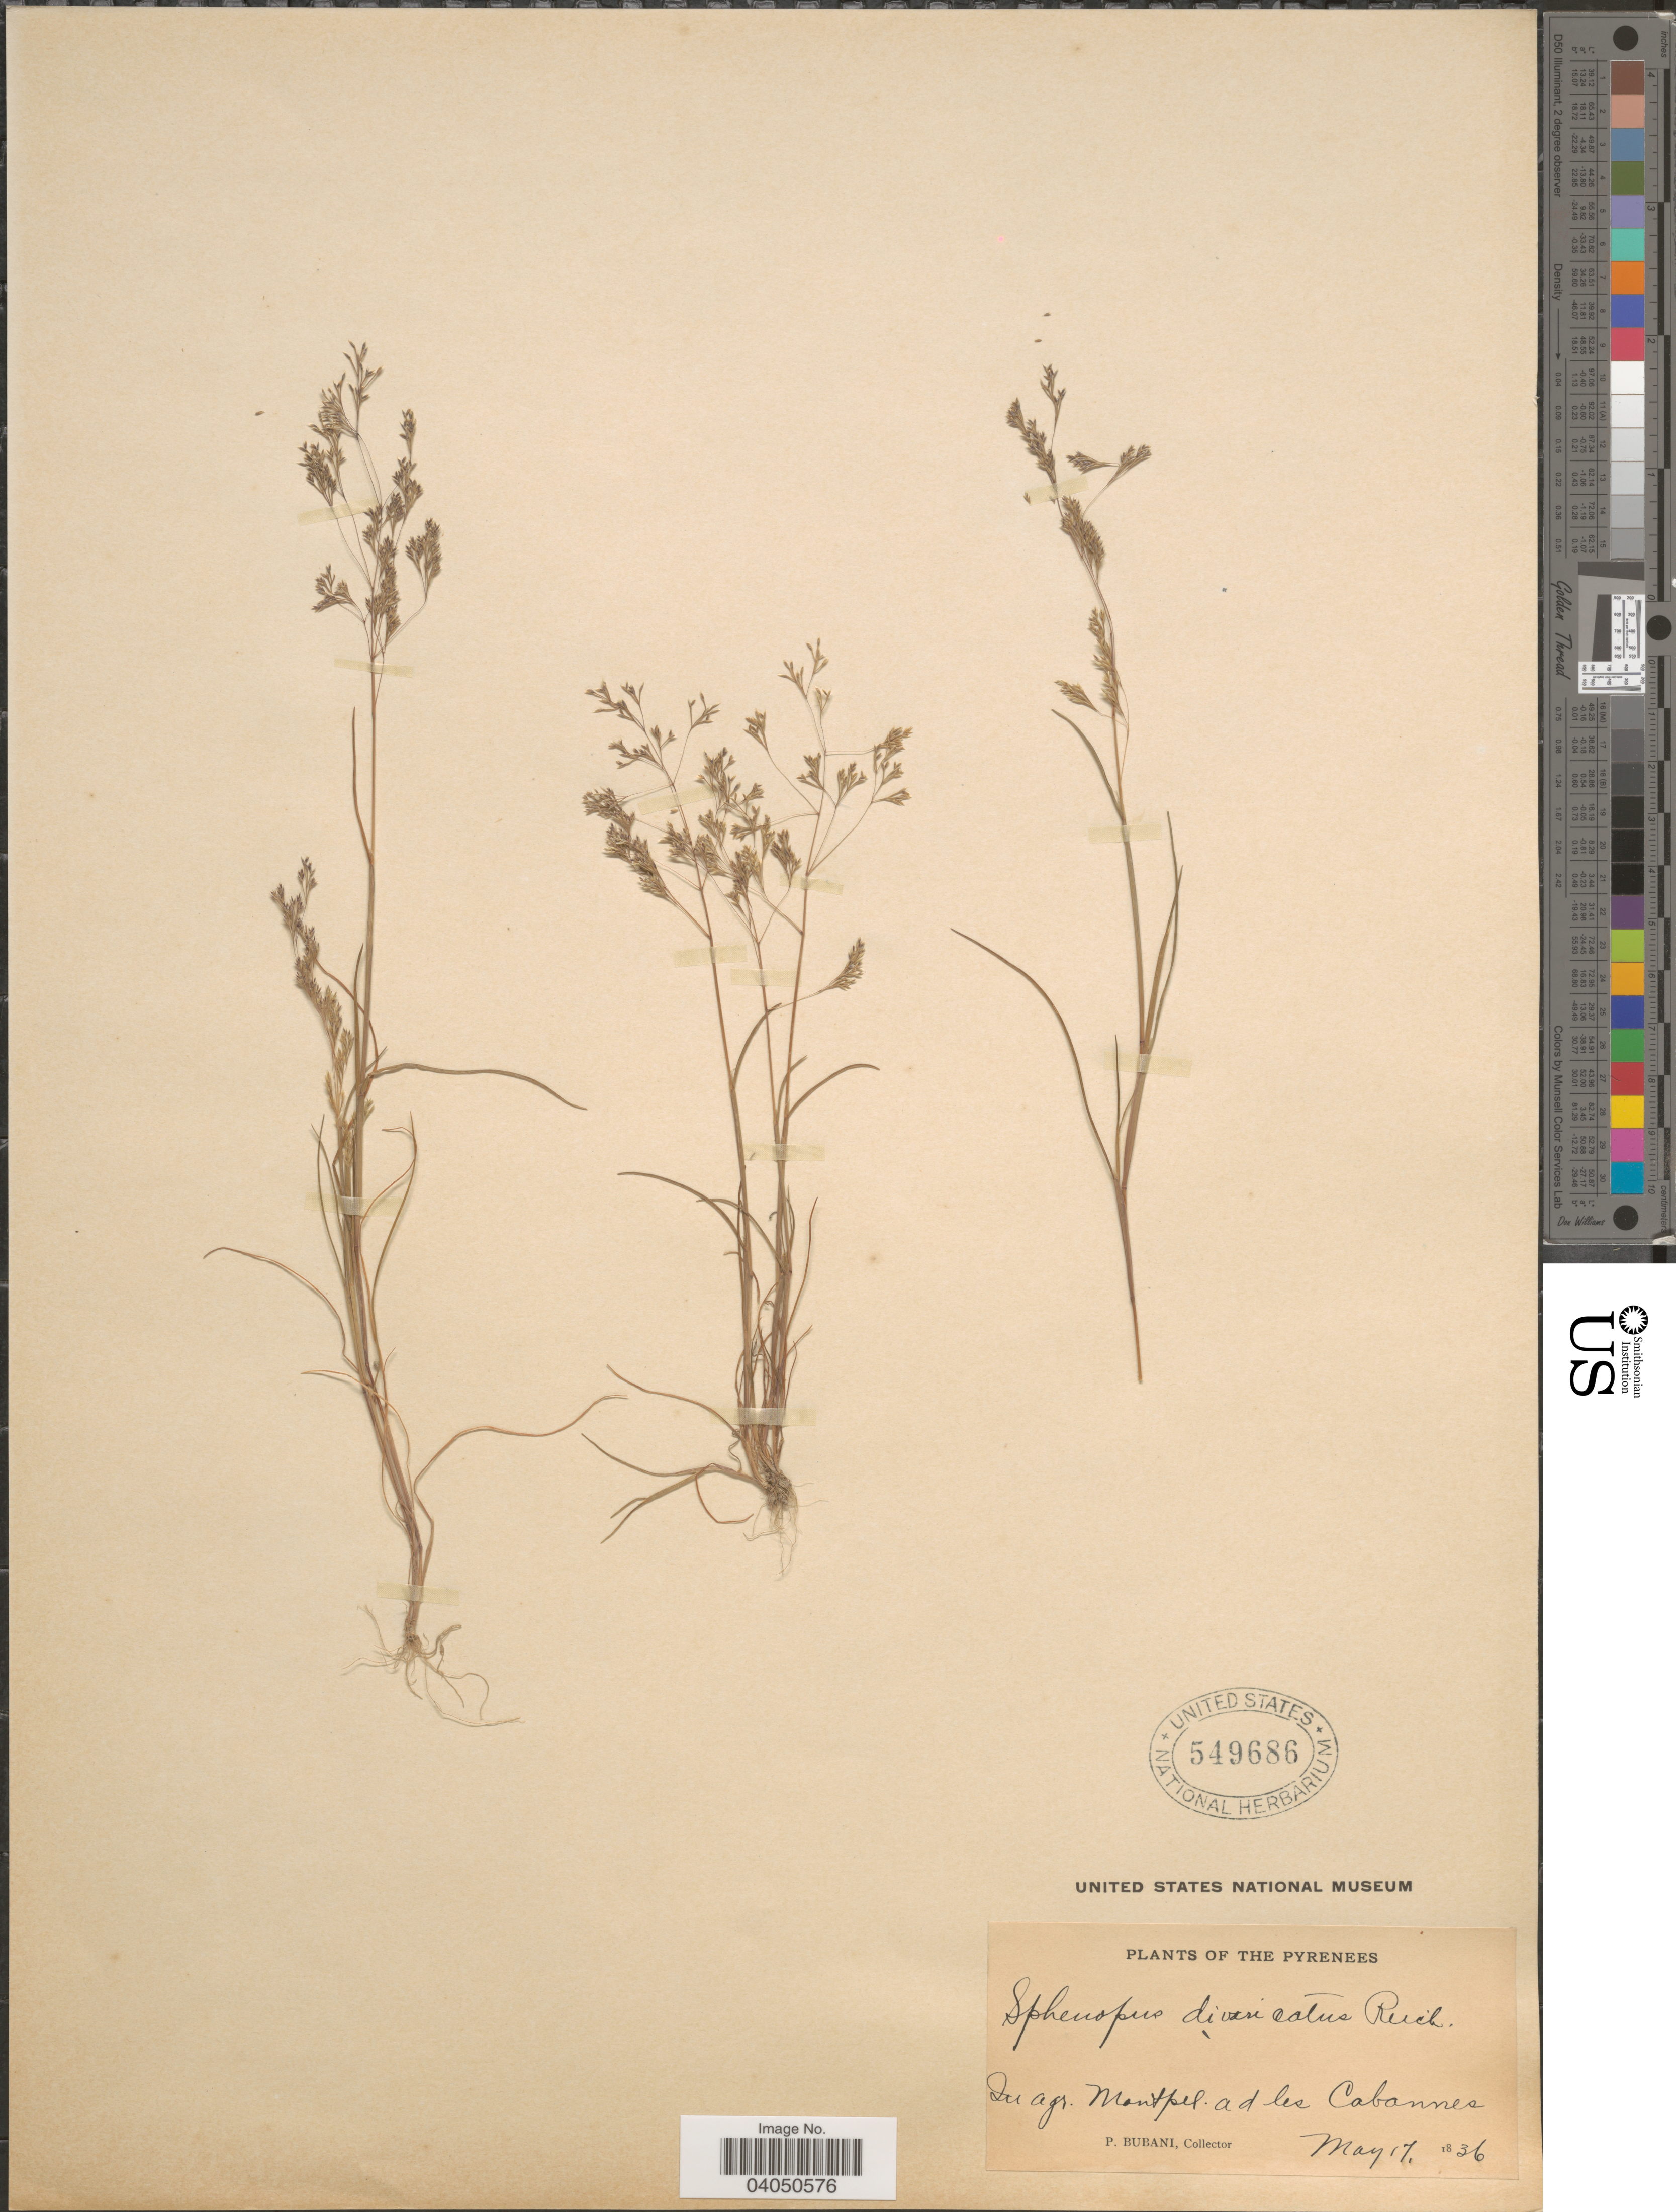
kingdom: Plantae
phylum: Tracheophyta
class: Liliopsida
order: Poales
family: Poaceae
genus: Sphenopus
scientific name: Sphenopus divaricatus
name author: (Gouan) Rchb.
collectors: P. Bubani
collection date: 1836-05-17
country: France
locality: The Pyrenees. In agr. Montpel. ad les Cabannes.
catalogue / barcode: US 549686